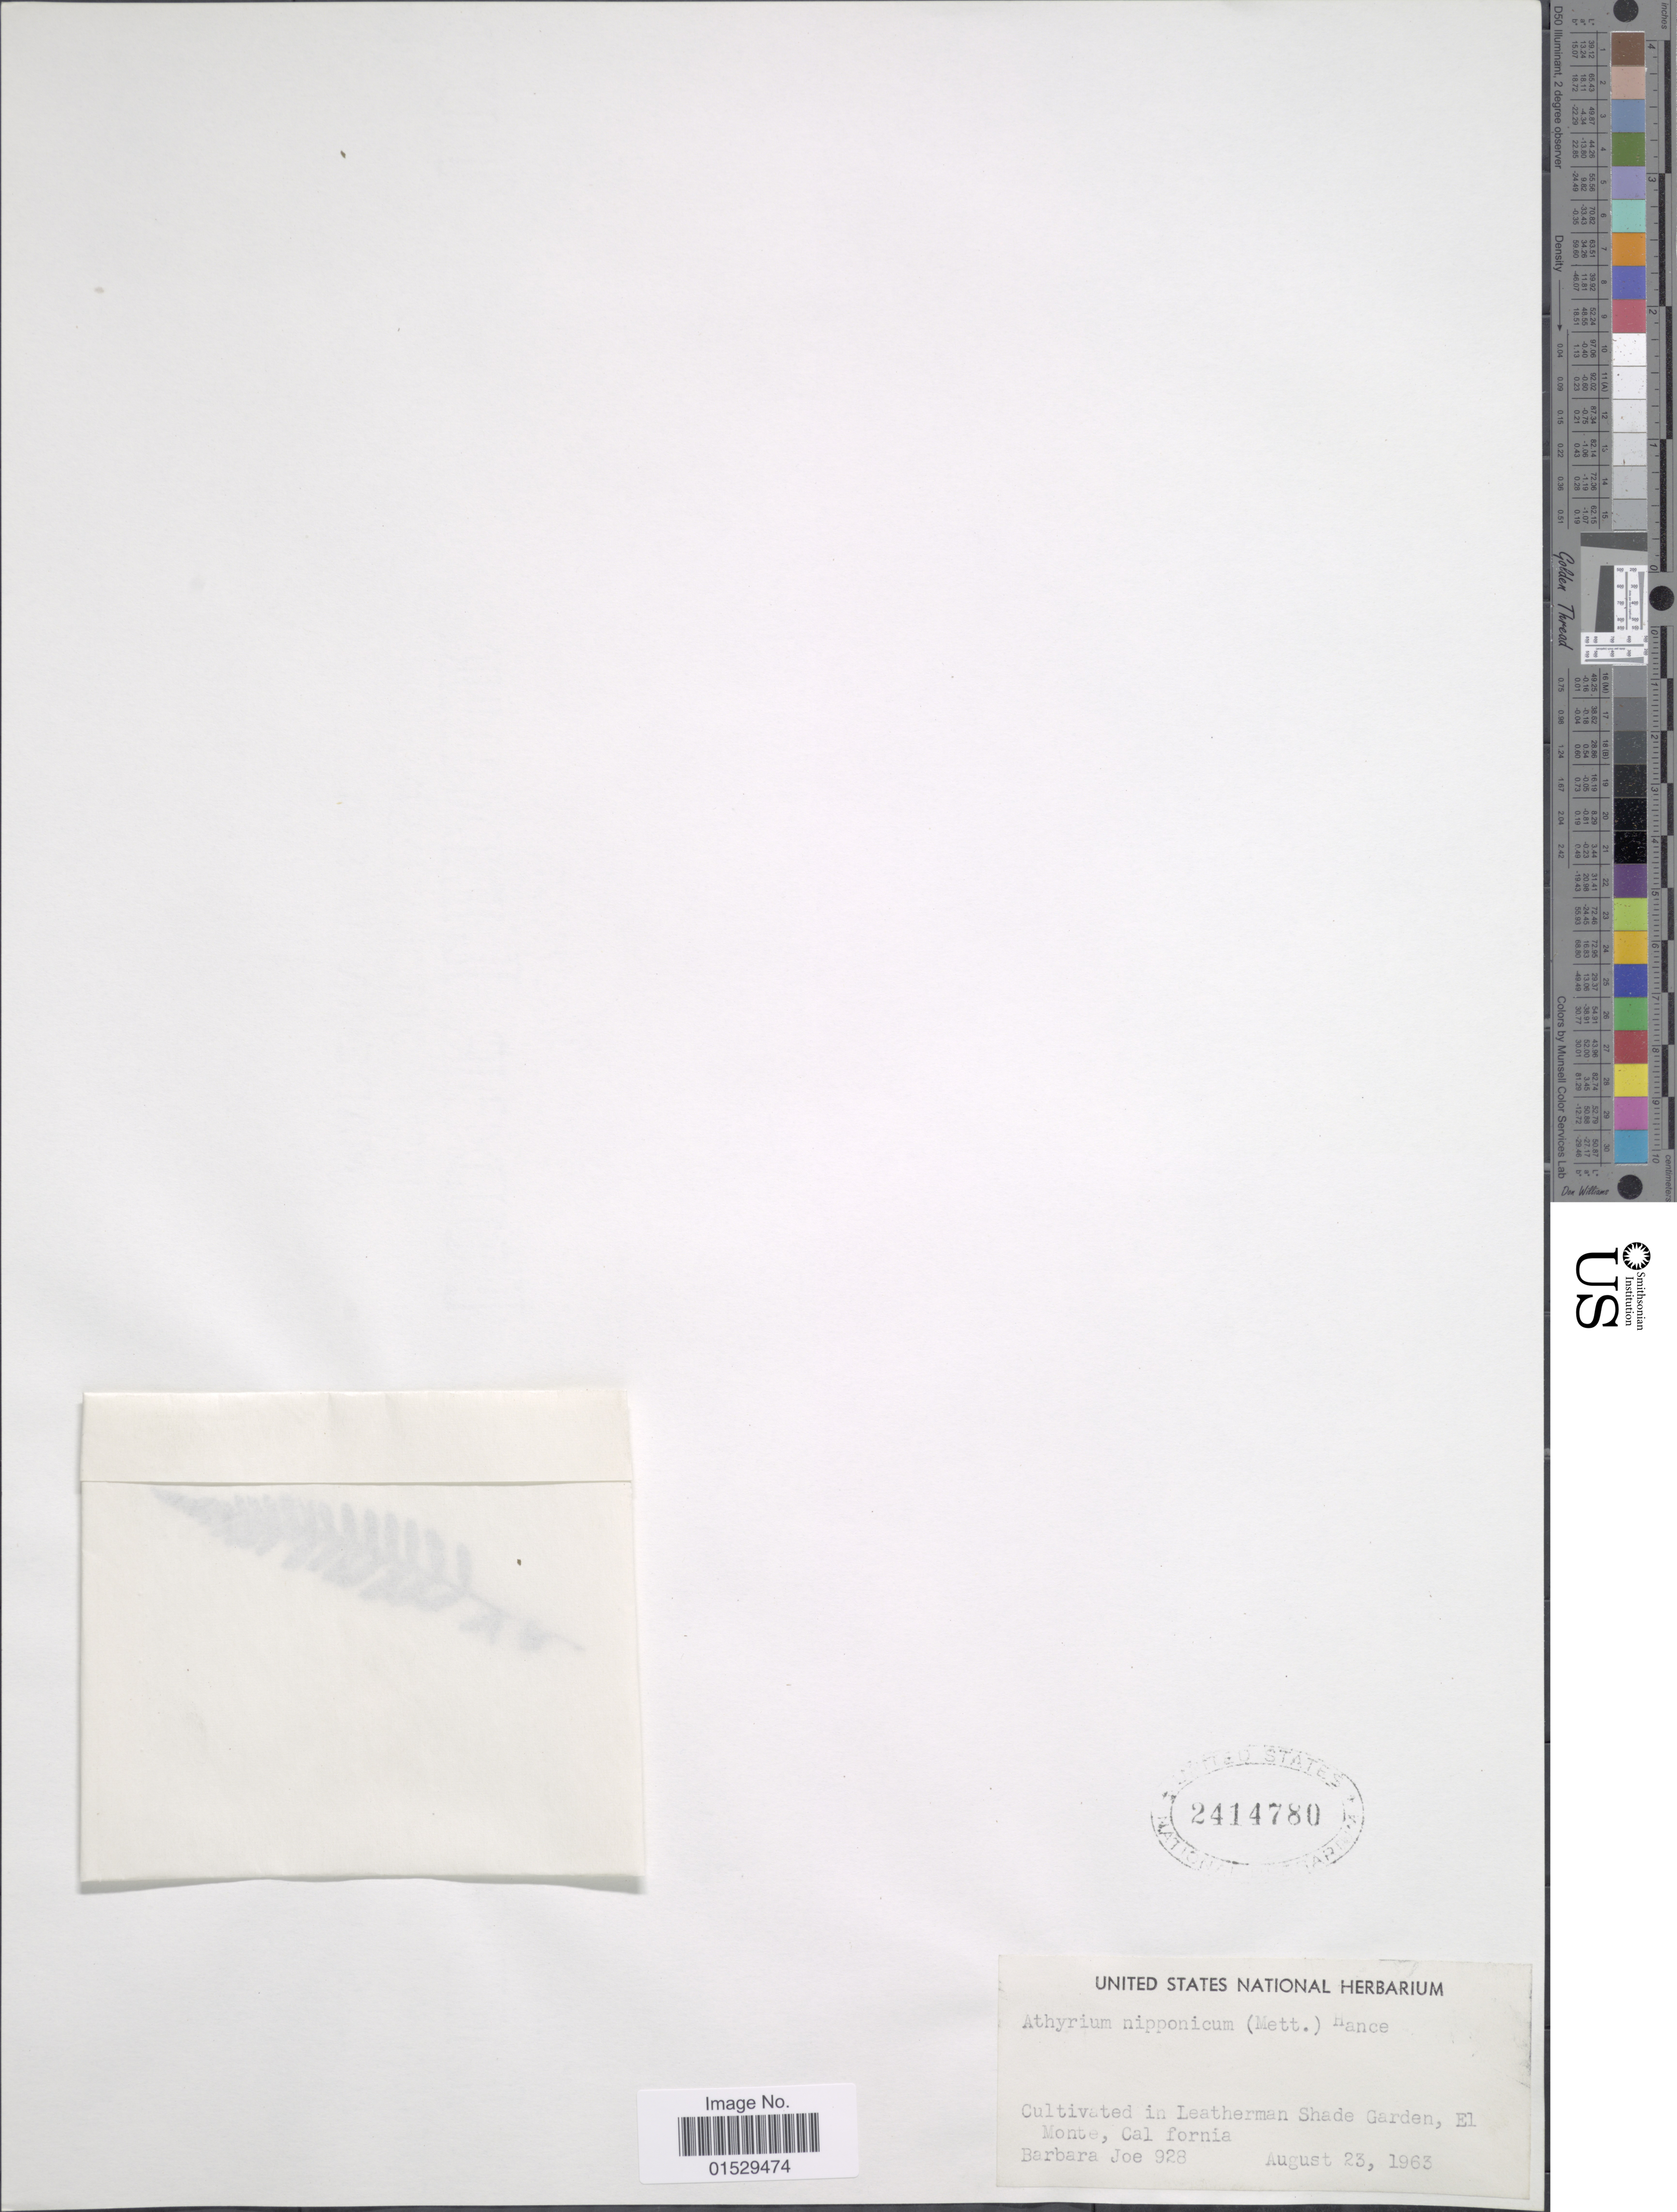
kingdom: Plantae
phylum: Tracheophyta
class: Polypodiopsida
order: Polypodiales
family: Athyriaceae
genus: Athyrium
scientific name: Athyrium nipponicum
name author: (Mett.) Hance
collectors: B. Joe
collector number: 928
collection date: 1963-08-23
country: United States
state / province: California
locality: Leatherman Shade Garden, El Monte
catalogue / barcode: US 2414780